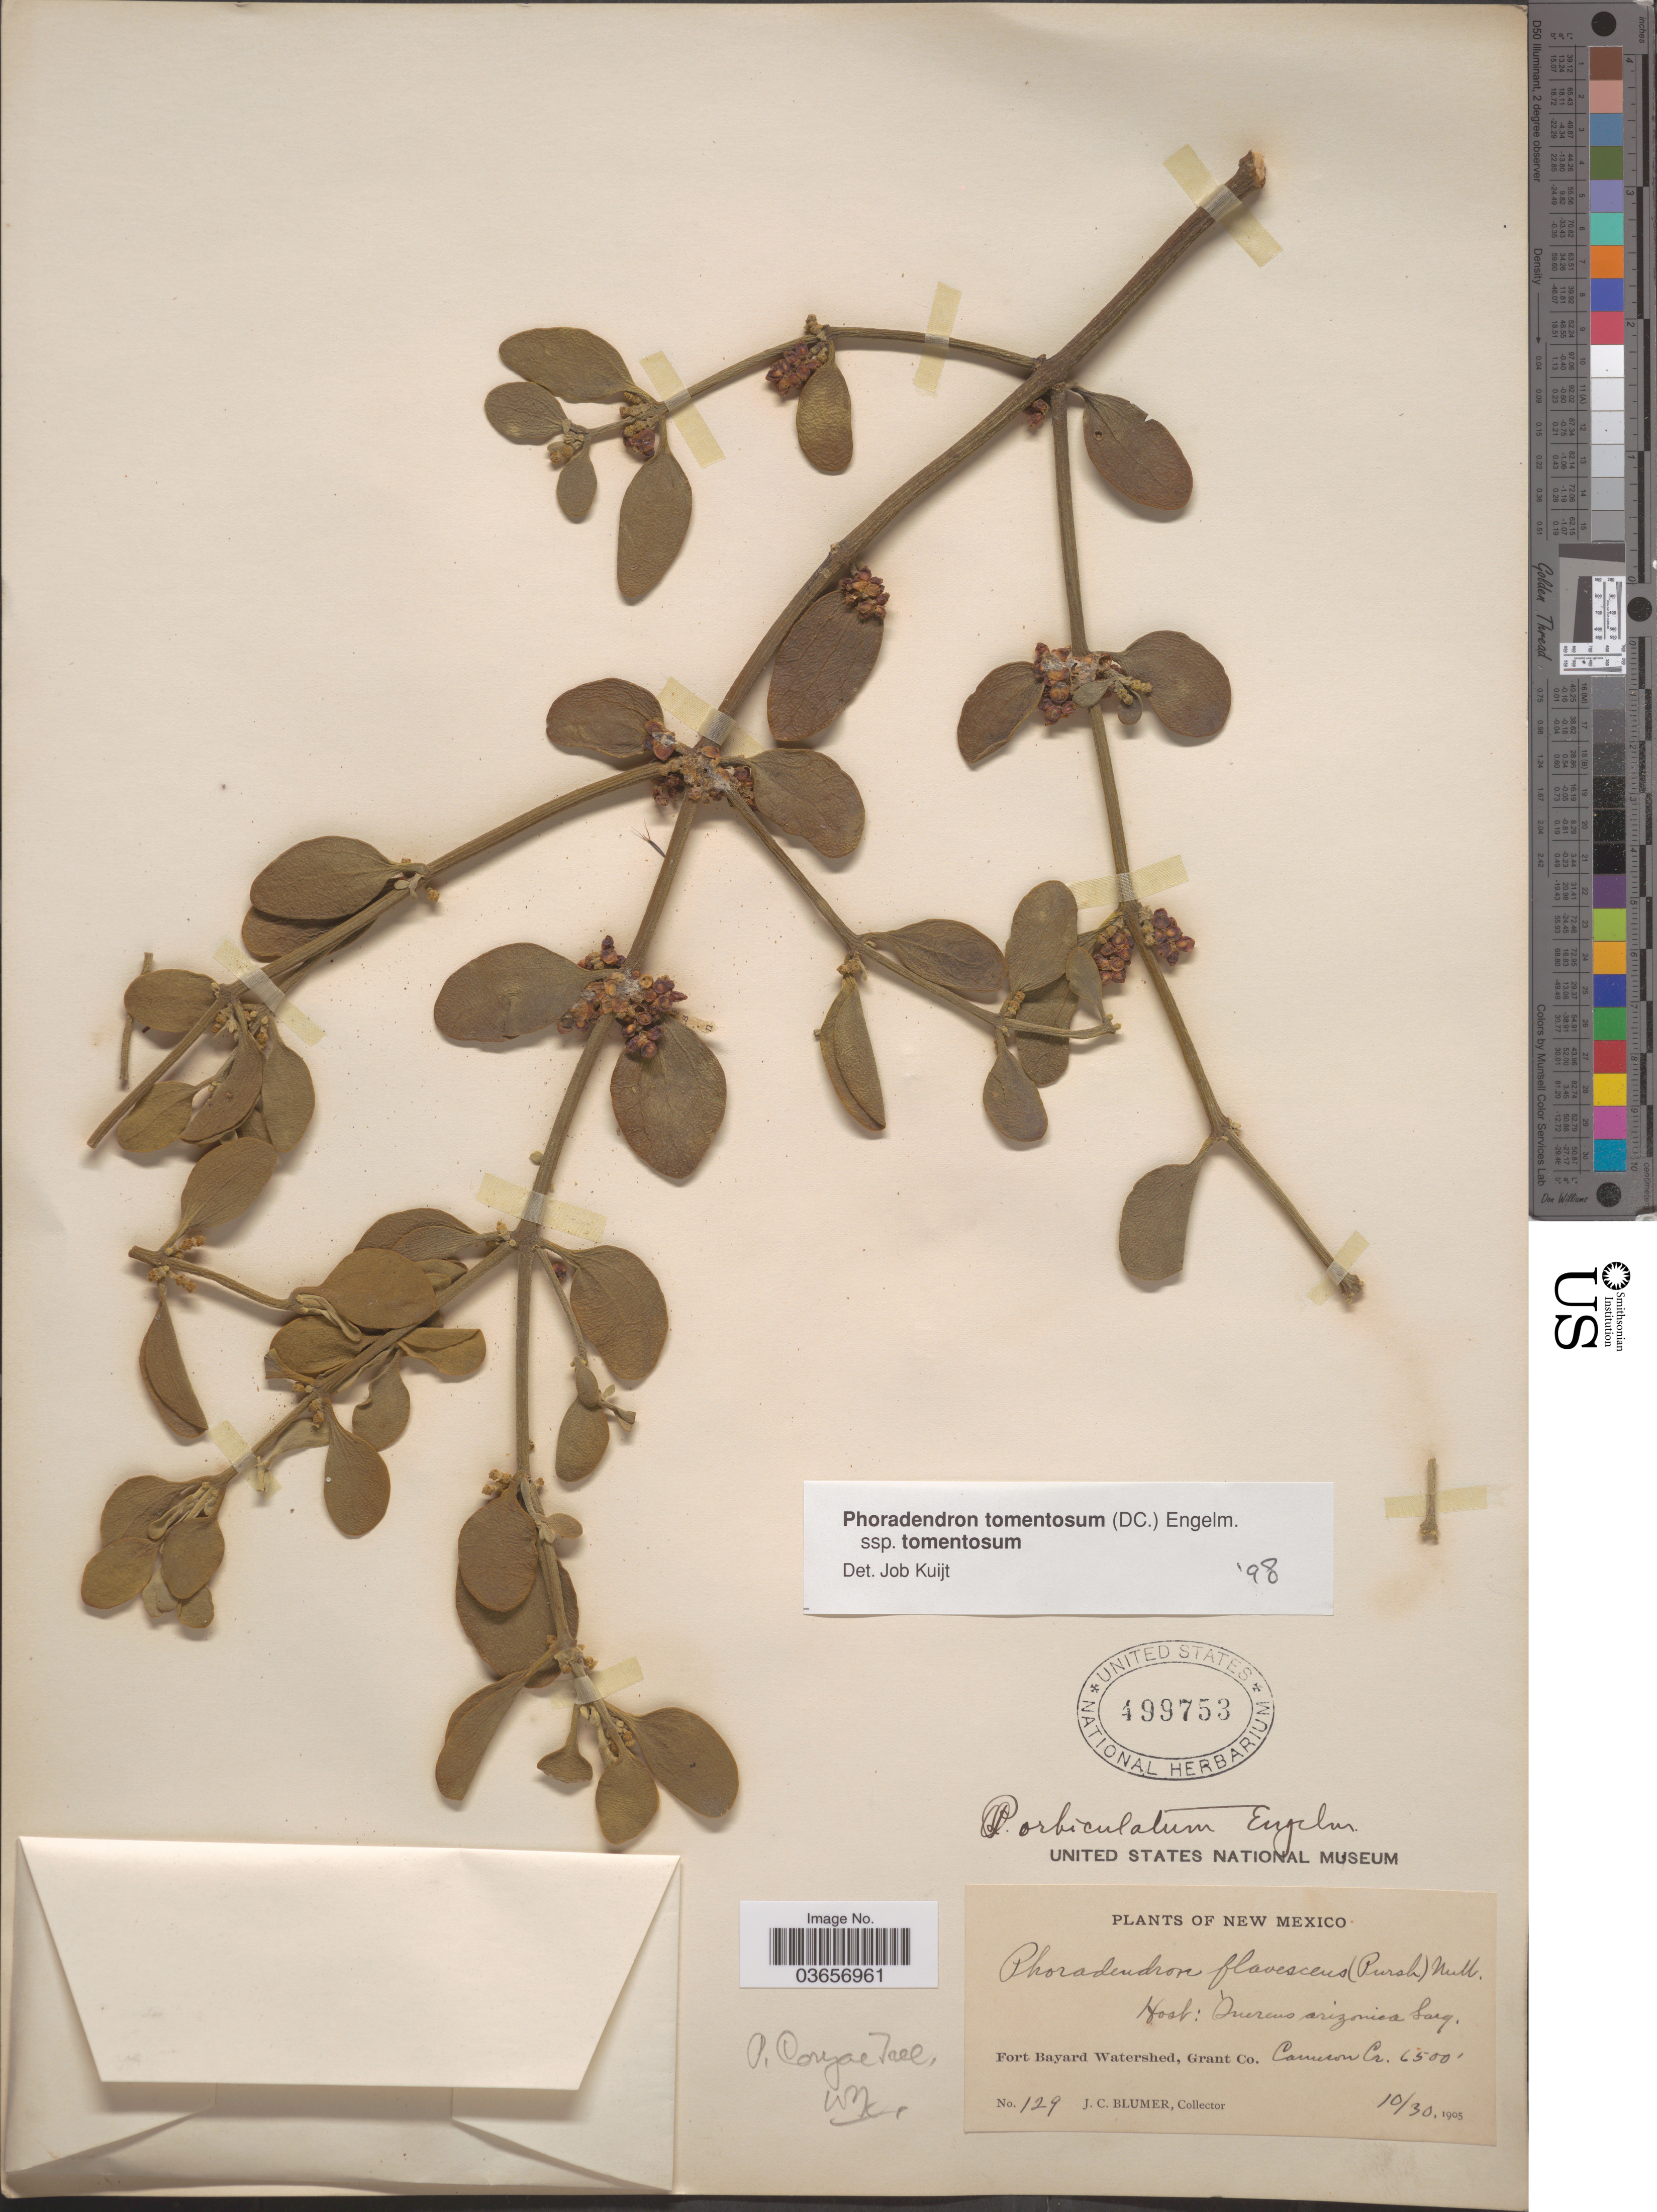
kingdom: Plantae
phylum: Tracheophyta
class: Magnoliopsida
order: Santalales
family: Viscaceae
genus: Phoradendron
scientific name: Phoradendron tomentosum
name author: DC.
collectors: J. C. Blumer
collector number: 129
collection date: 1905-10-30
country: United States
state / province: New Mexico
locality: Fort Bayard Watershed, Grant Co. Cameron Co.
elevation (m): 1981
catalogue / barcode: US 499753